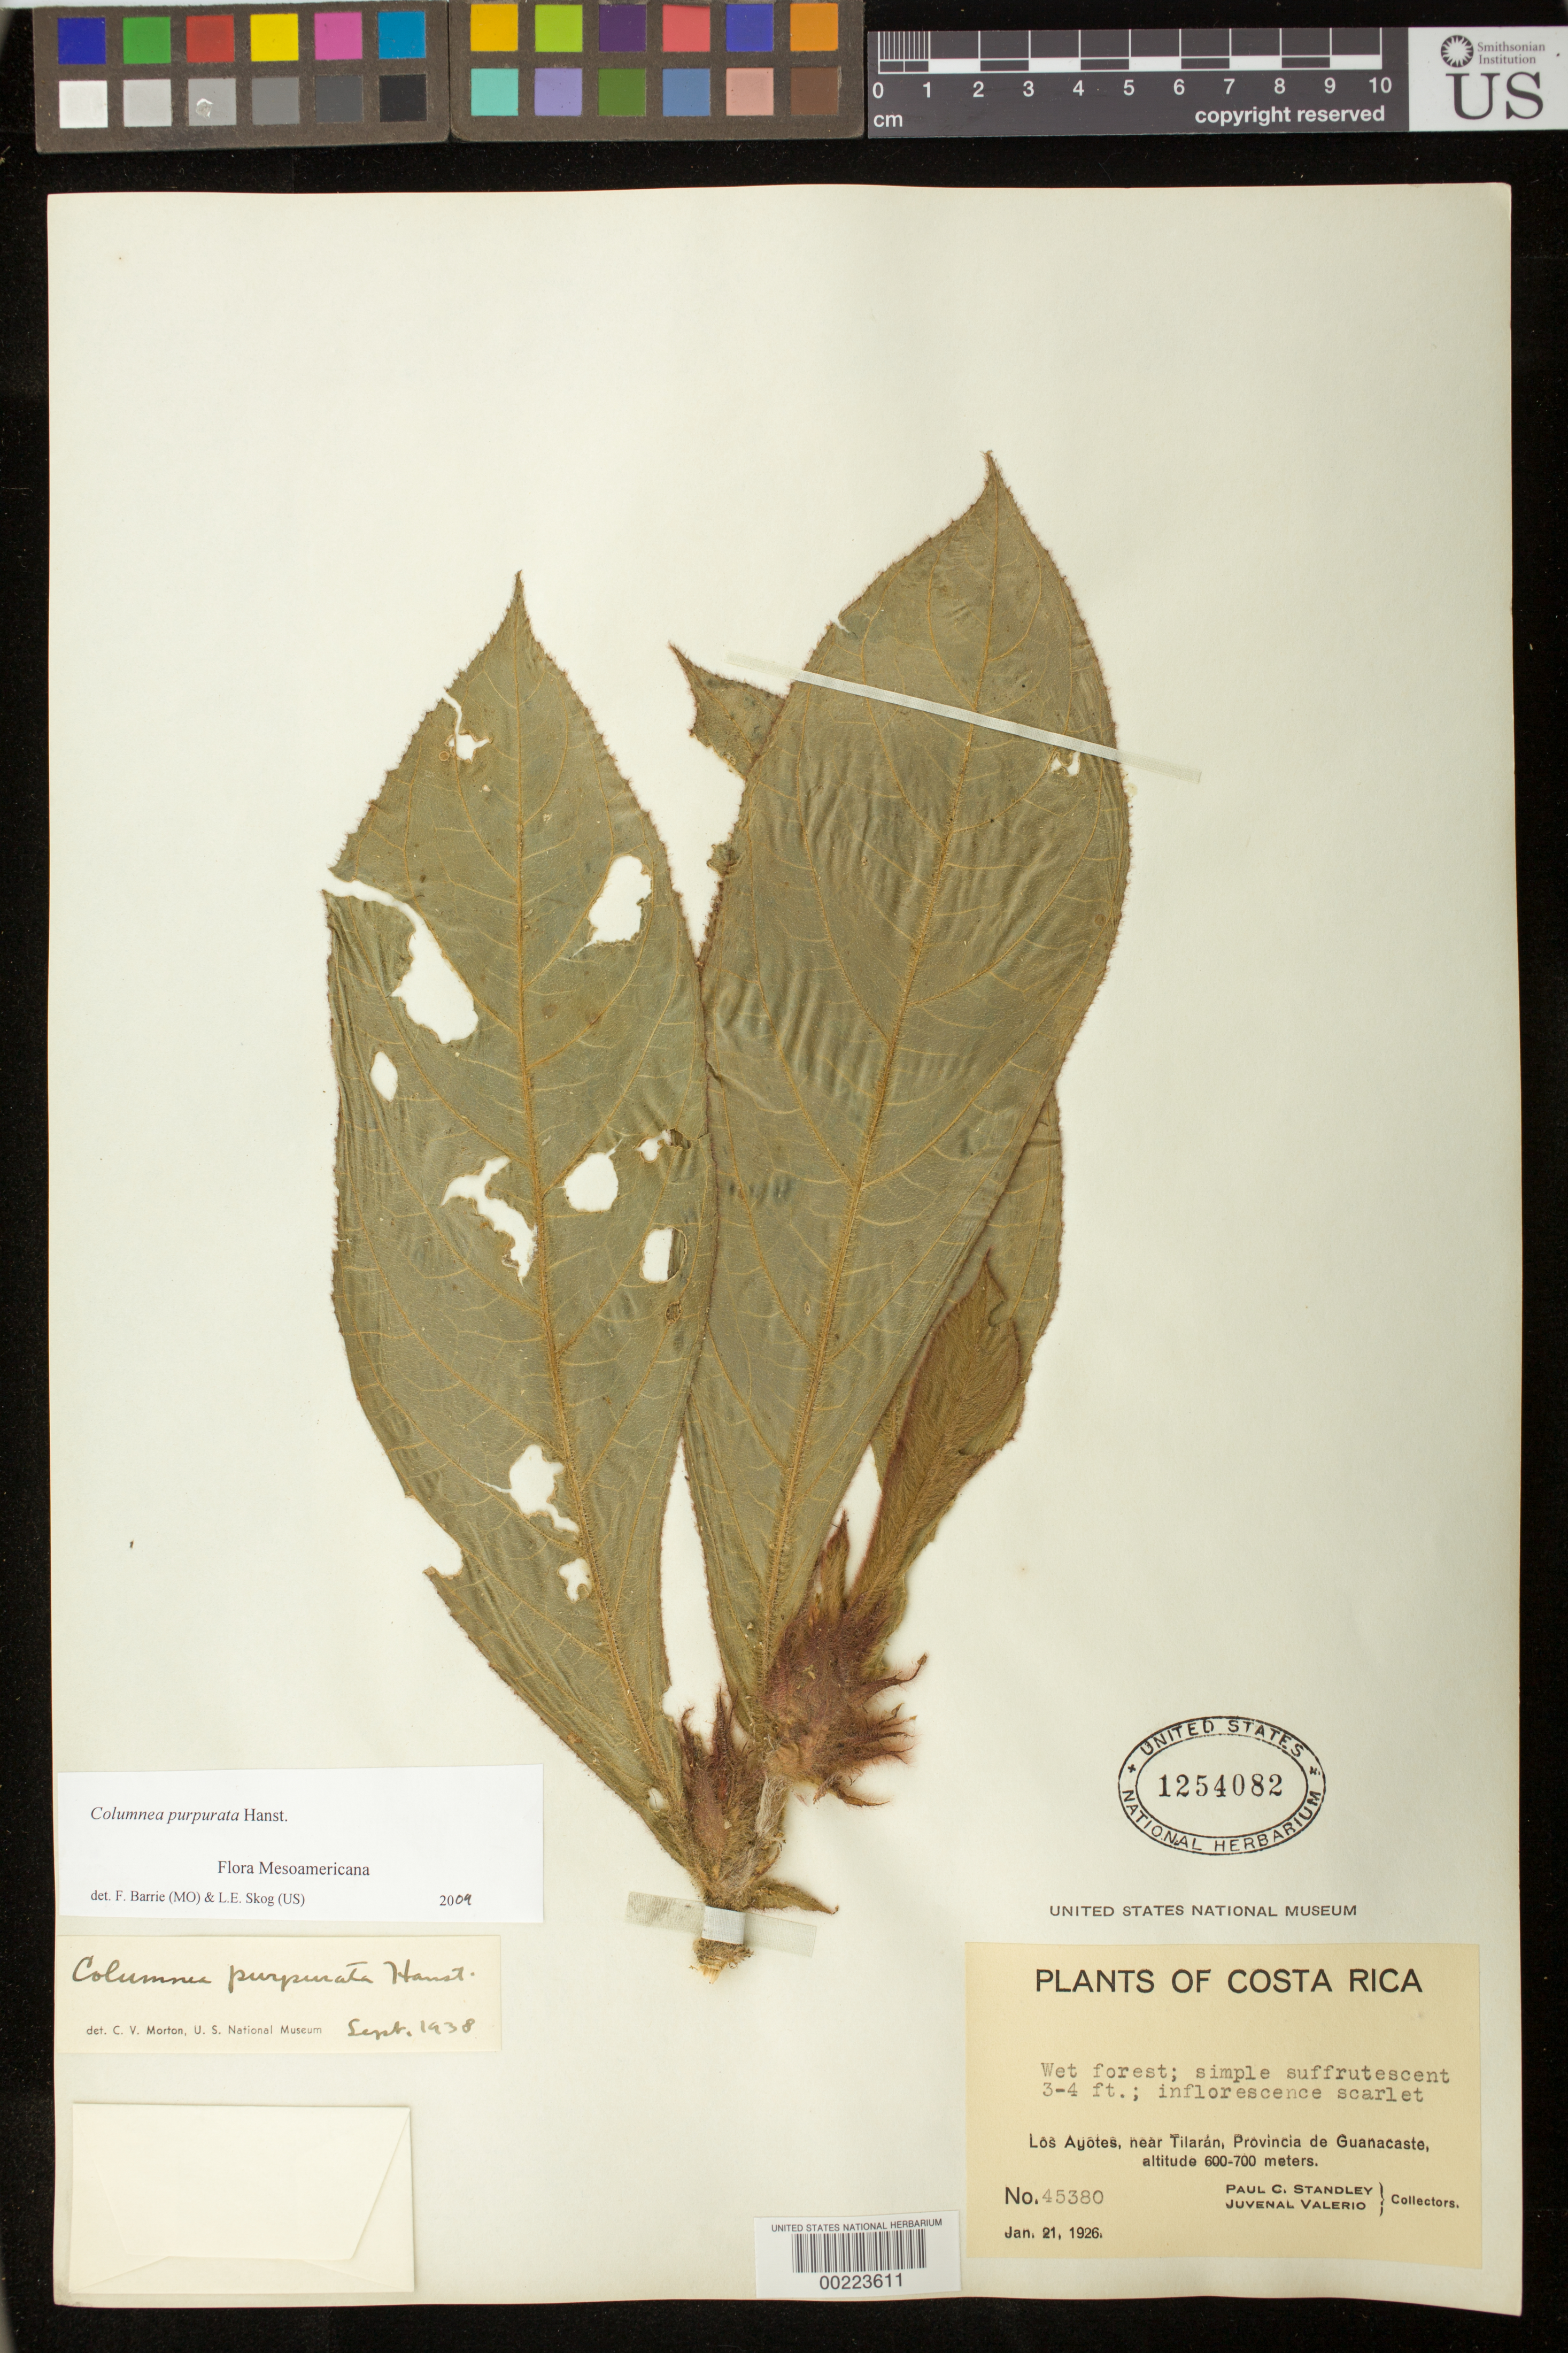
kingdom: Plantae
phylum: Tracheophyta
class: Magnoliopsida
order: Lamiales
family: Gesneriaceae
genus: Columnea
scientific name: Columnea purpurata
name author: Hanst.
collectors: P. C. Standley & J. Valerio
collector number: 45380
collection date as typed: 21 Jan 1926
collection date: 1926-01-21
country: Costa Rica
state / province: Guanacaste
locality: Los Ayotes, near Tilaran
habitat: Wet forest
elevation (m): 600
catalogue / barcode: US 1254082